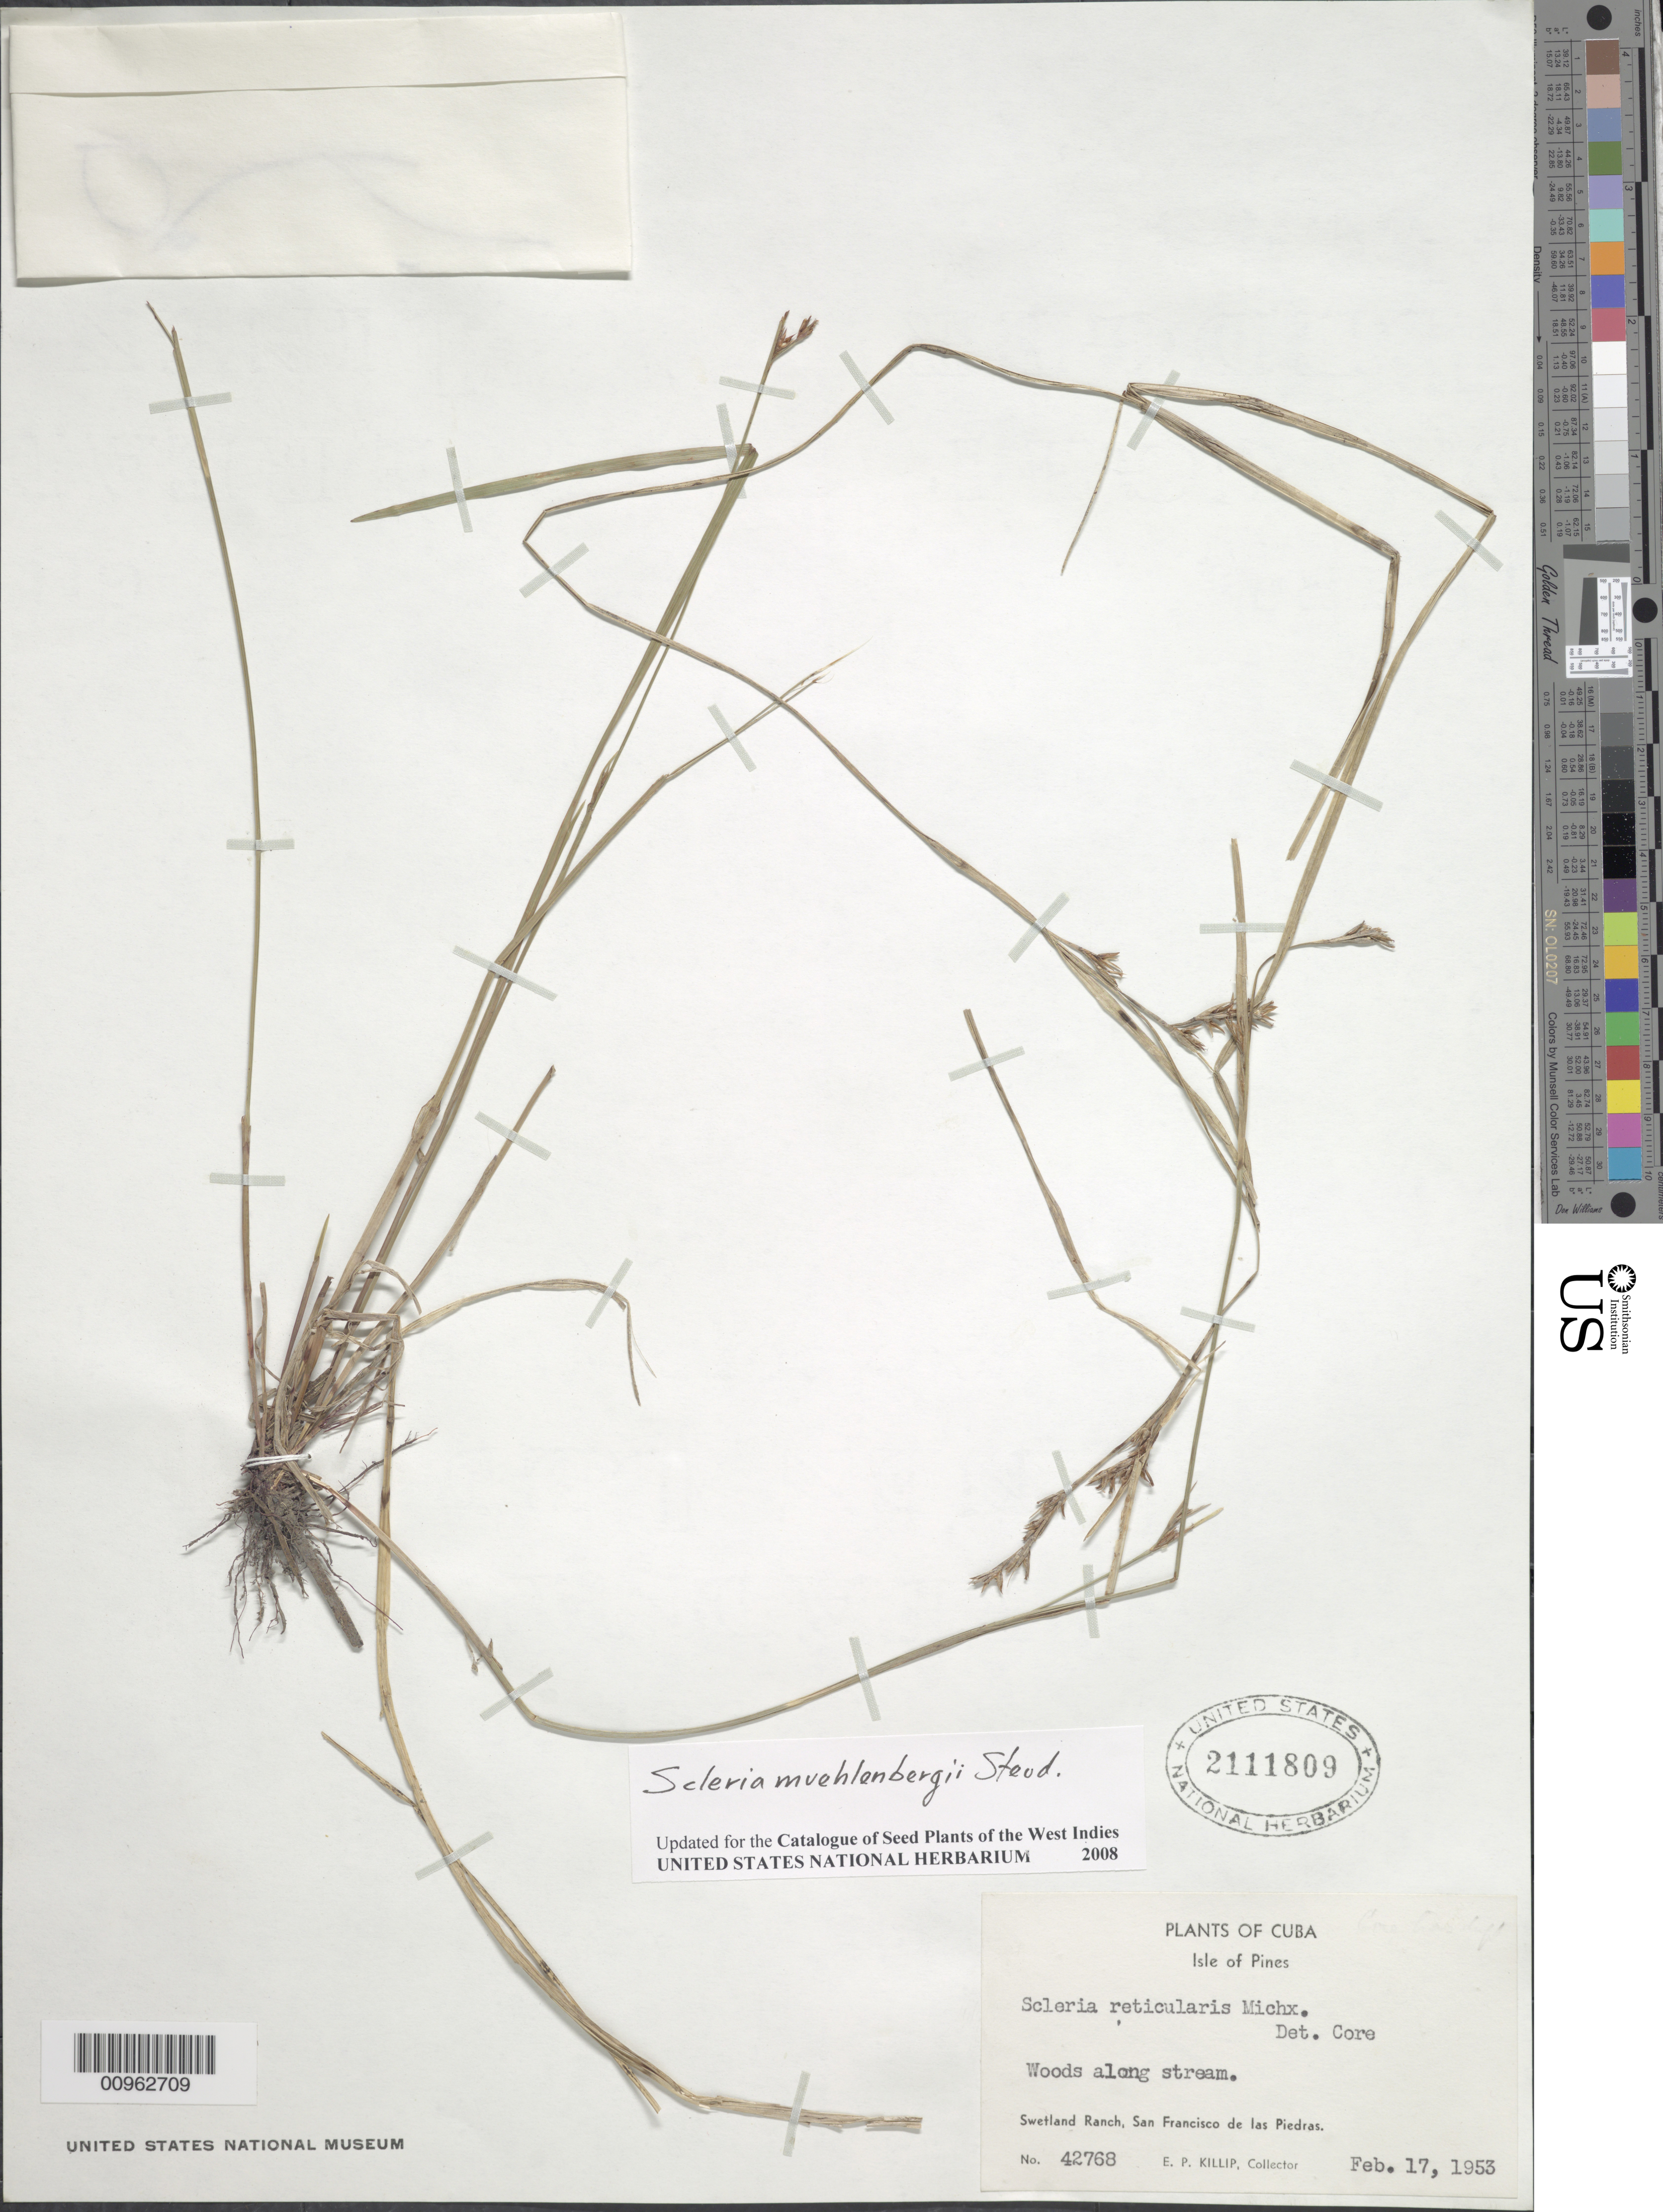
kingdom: Plantae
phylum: Tracheophyta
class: Liliopsida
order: Poales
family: Cyperaceae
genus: Scleria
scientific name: Scleria muehlenbergii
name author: Steud.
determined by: Strong, M. T., (US), Smithsonian Institution - National Museum of Natural History (UNITED STATES)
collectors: E. P. Killip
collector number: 42768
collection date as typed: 17 Feb 1953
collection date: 1953-02-17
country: Cuba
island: Isla de la Juventud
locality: Swetland Ranch, San Francisco de las Piedras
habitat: Woods along stream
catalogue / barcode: US 2111809